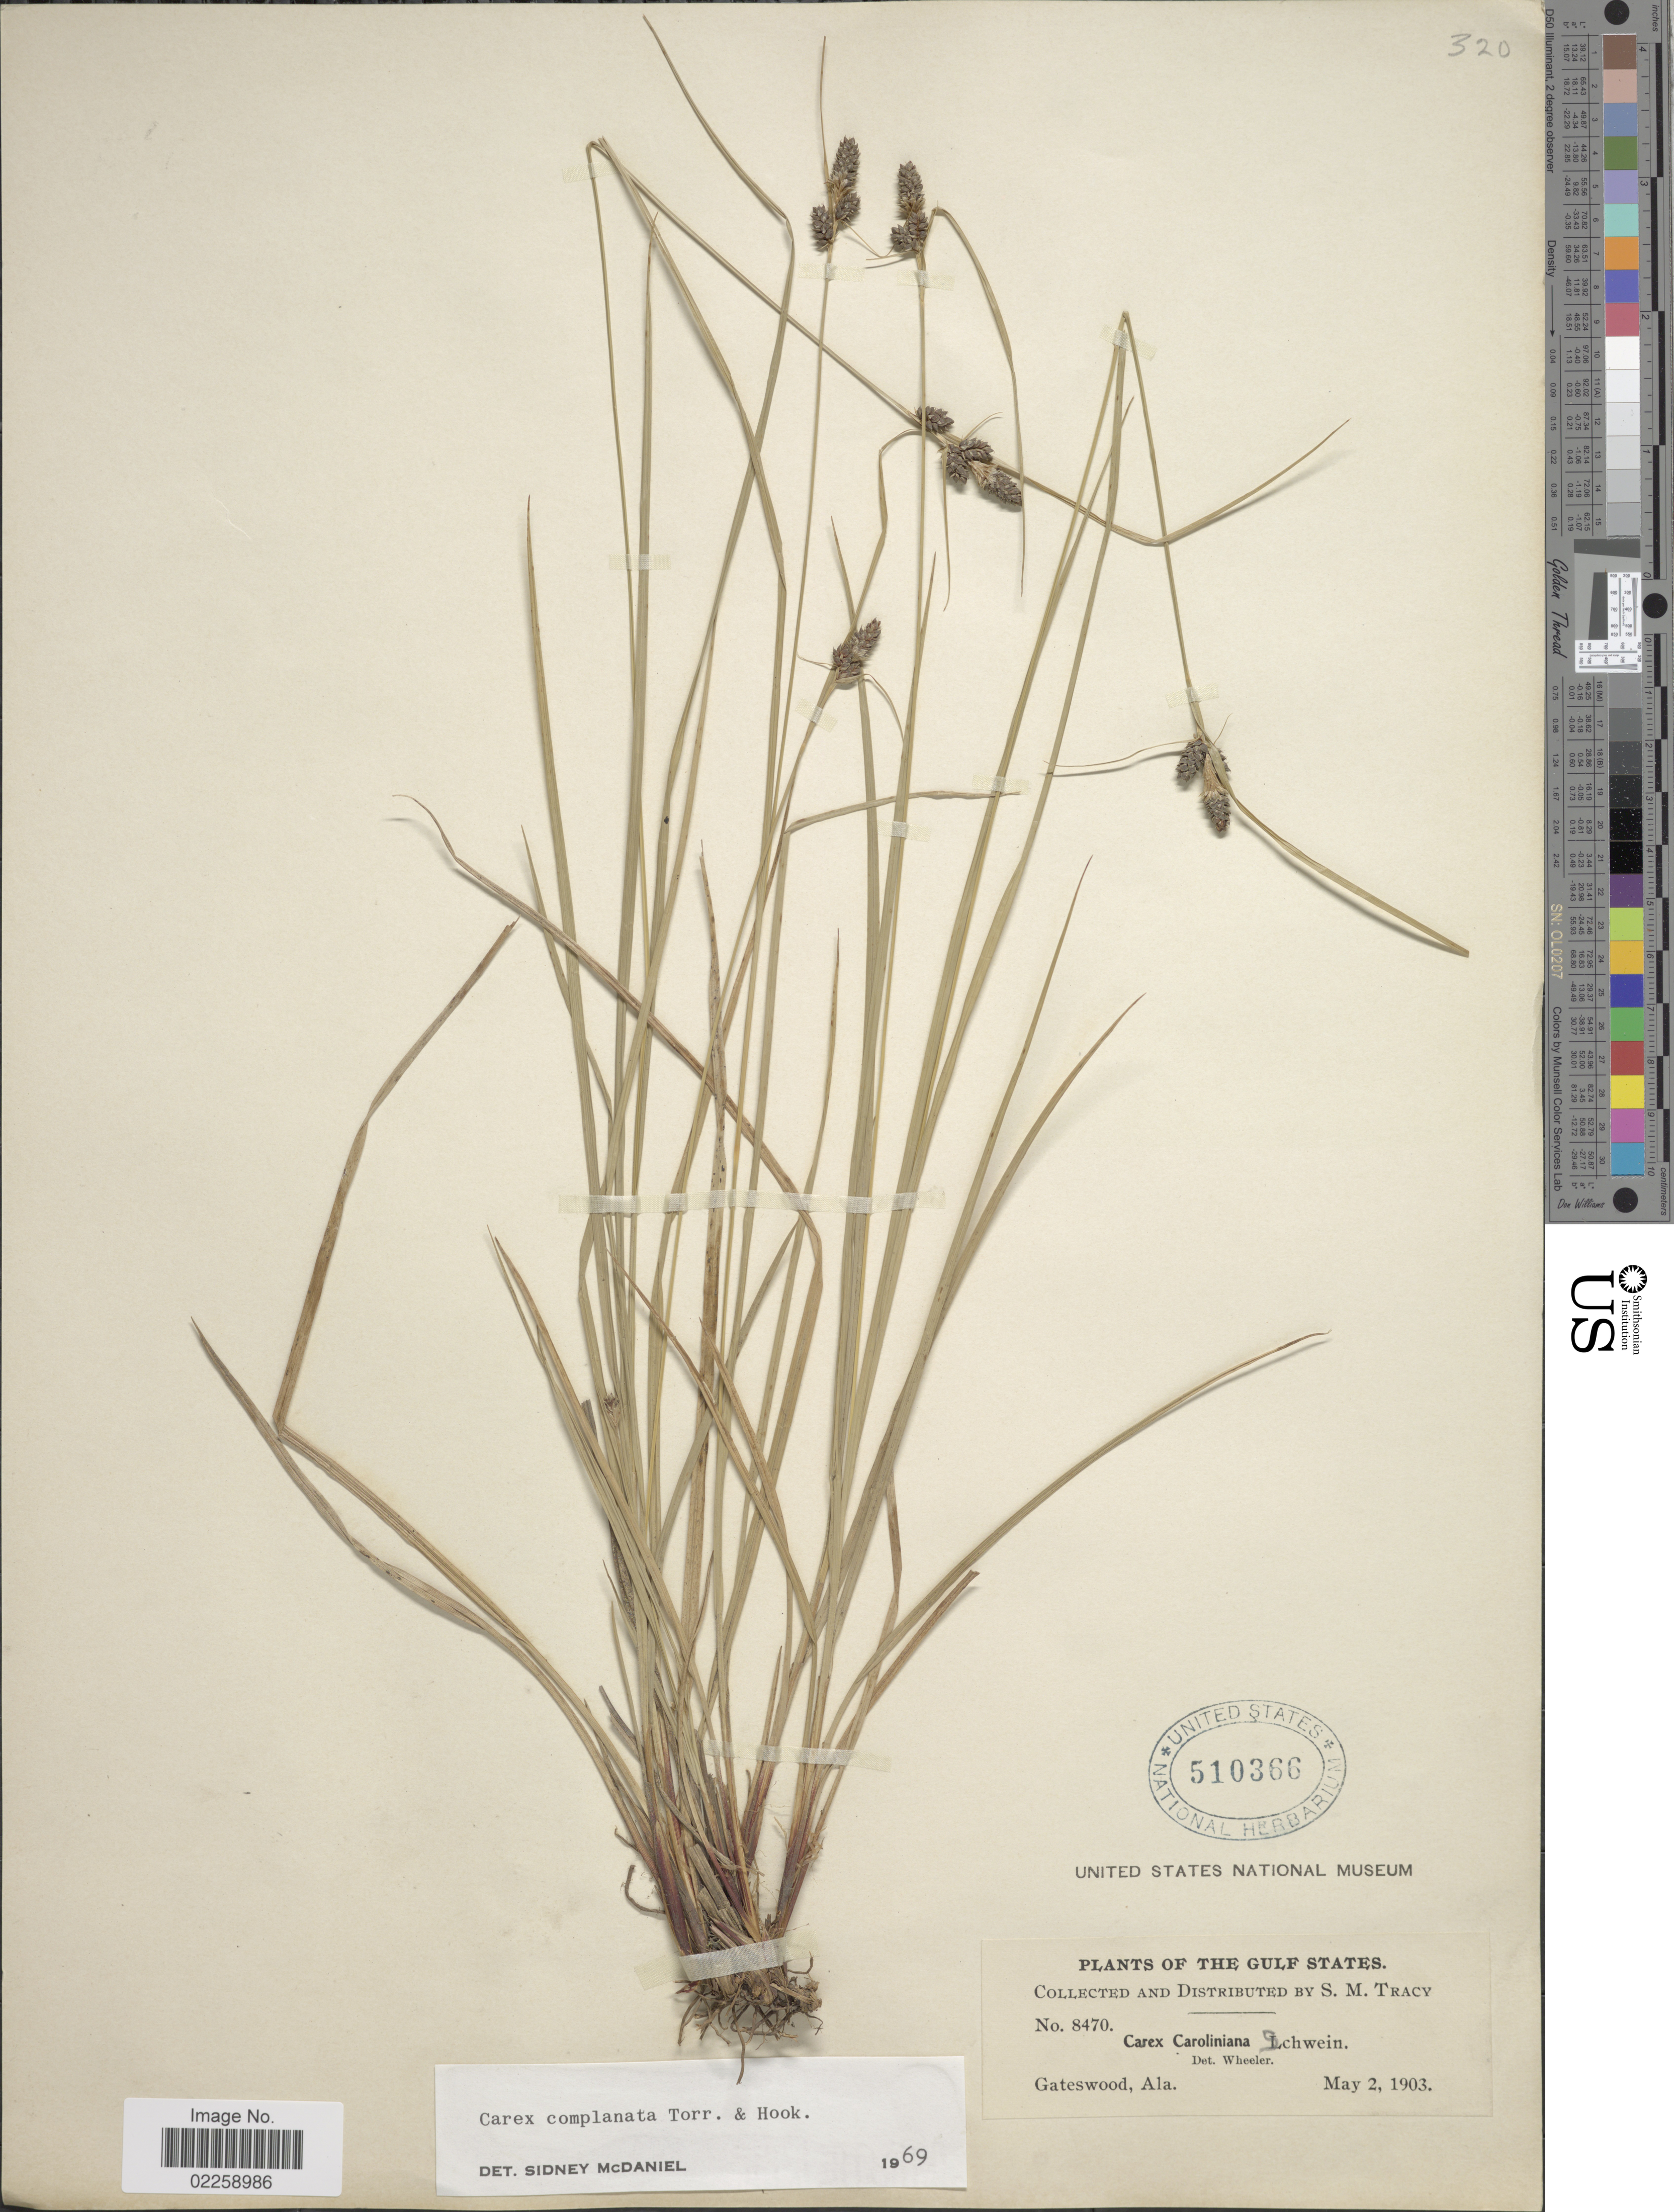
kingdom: Plantae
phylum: Tracheophyta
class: Liliopsida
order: Poales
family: Cyperaceae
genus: Carex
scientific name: Carex complanata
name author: Torr. & Hook.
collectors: S. M. Tracy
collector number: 8470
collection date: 1903-05-02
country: United States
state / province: Alabama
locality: The Gulf States, Gateswood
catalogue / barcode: US 510366